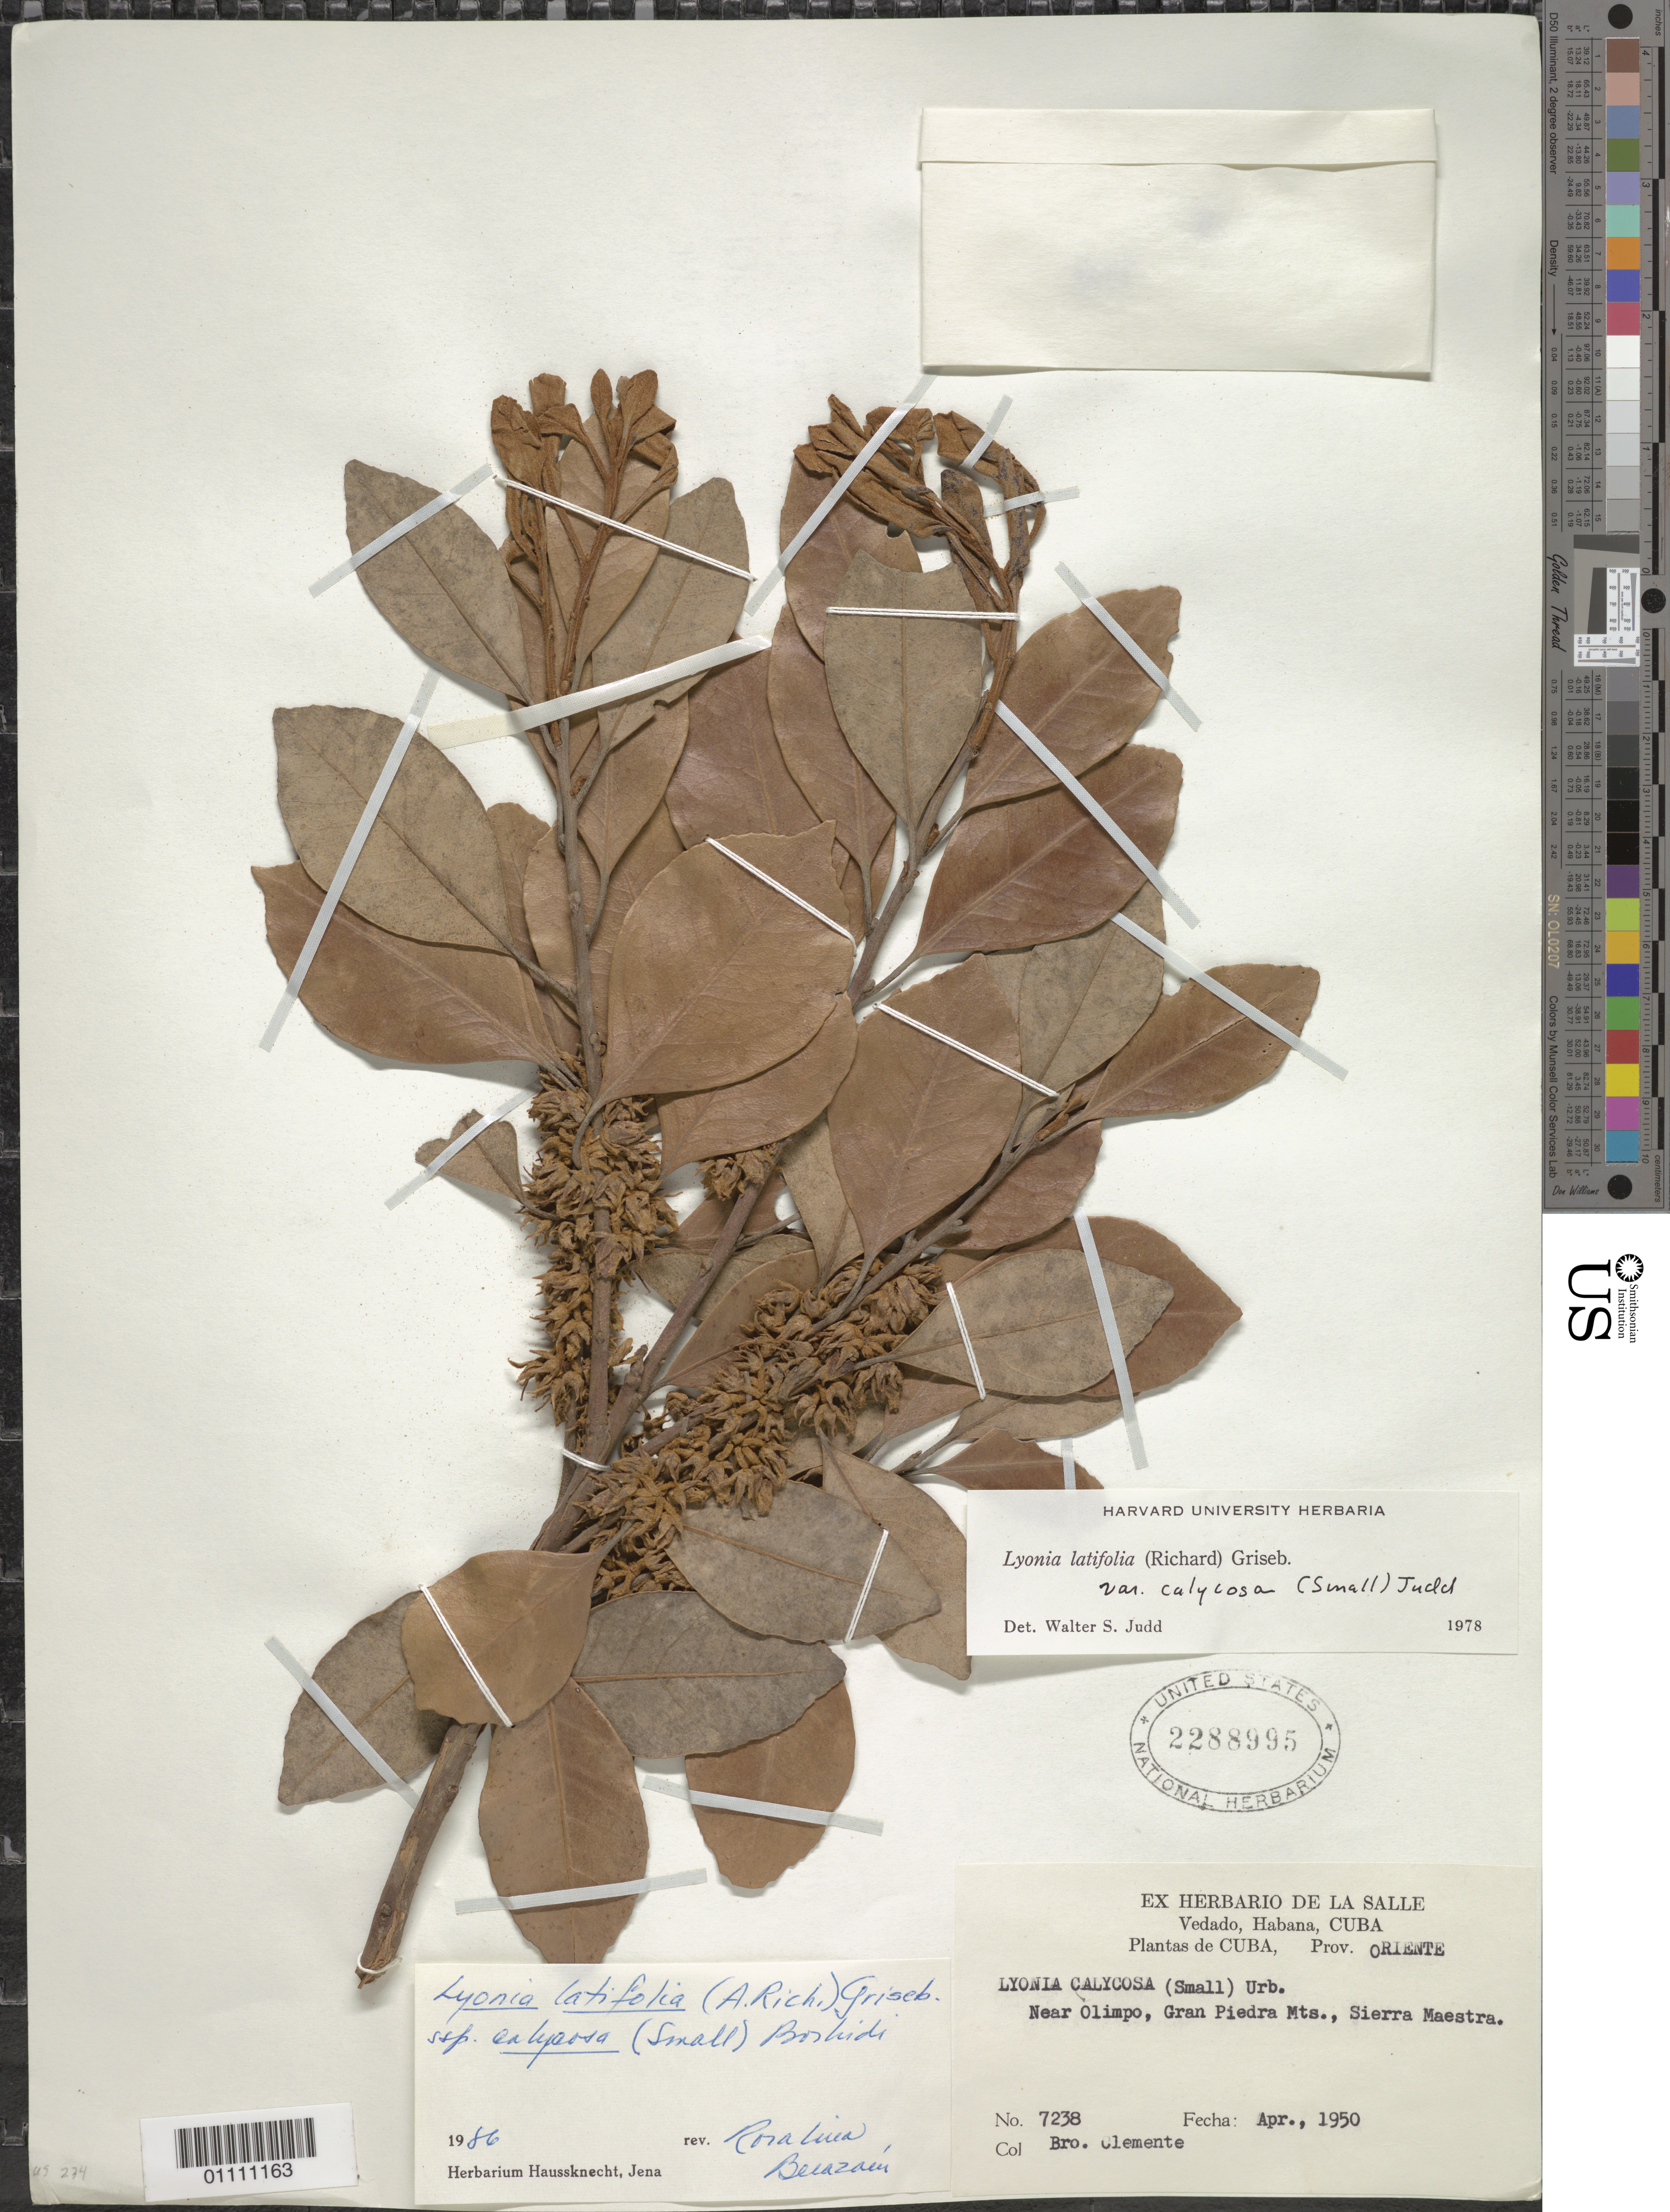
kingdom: Plantae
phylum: Tracheophyta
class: Magnoliopsida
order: Ericales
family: Ericaceae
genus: Lyonia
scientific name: Lyonia latifolia subsp. calycosa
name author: (Small) Borhidi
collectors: Bro. Clemente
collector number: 7238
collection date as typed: Apr 1950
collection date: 1950-04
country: Cuba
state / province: Oriente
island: Cuba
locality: Near Olimpo, Gran Piedra Mts , Sierra Maestra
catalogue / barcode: US 2288995